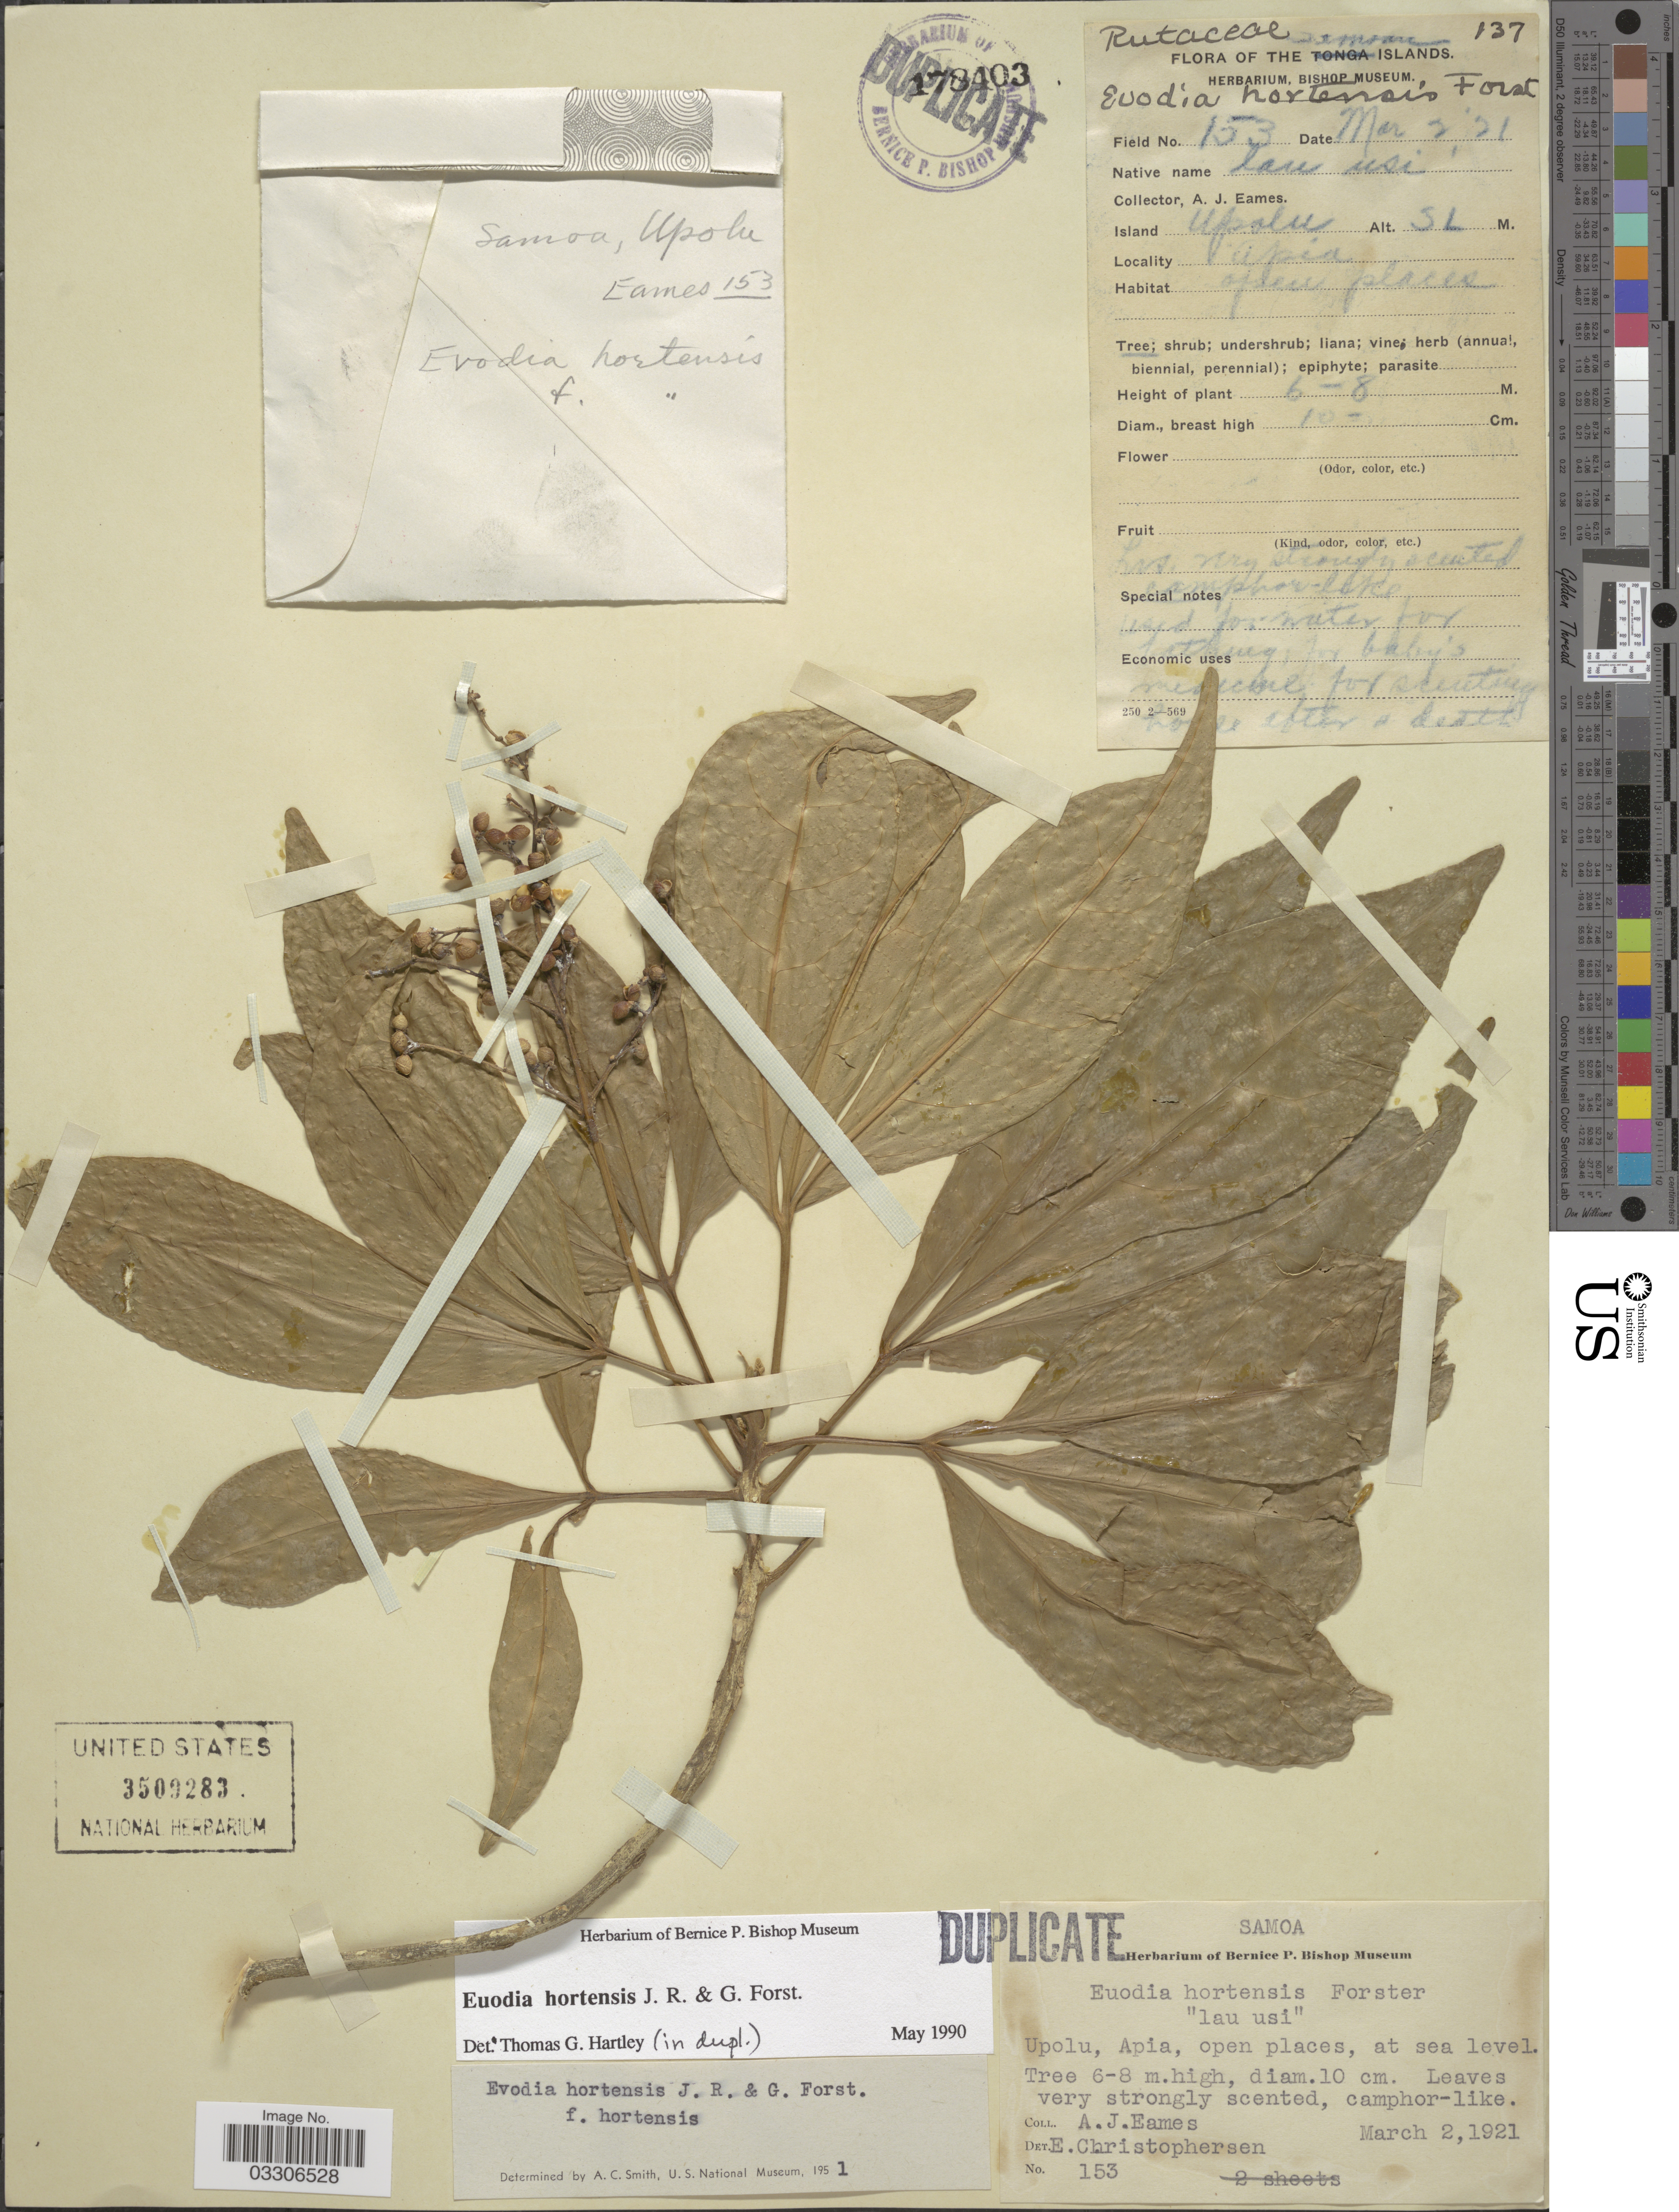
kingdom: Plantae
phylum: Tracheophyta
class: Magnoliopsida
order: Sapindales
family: Rutaceae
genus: Euodia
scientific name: Euodia hortensis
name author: J.R. Forst. & G. Forst.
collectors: E. H. Eames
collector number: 153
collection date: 1921-03-02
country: Samoa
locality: Samoa. Upolu, Apia.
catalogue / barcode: US 3509283